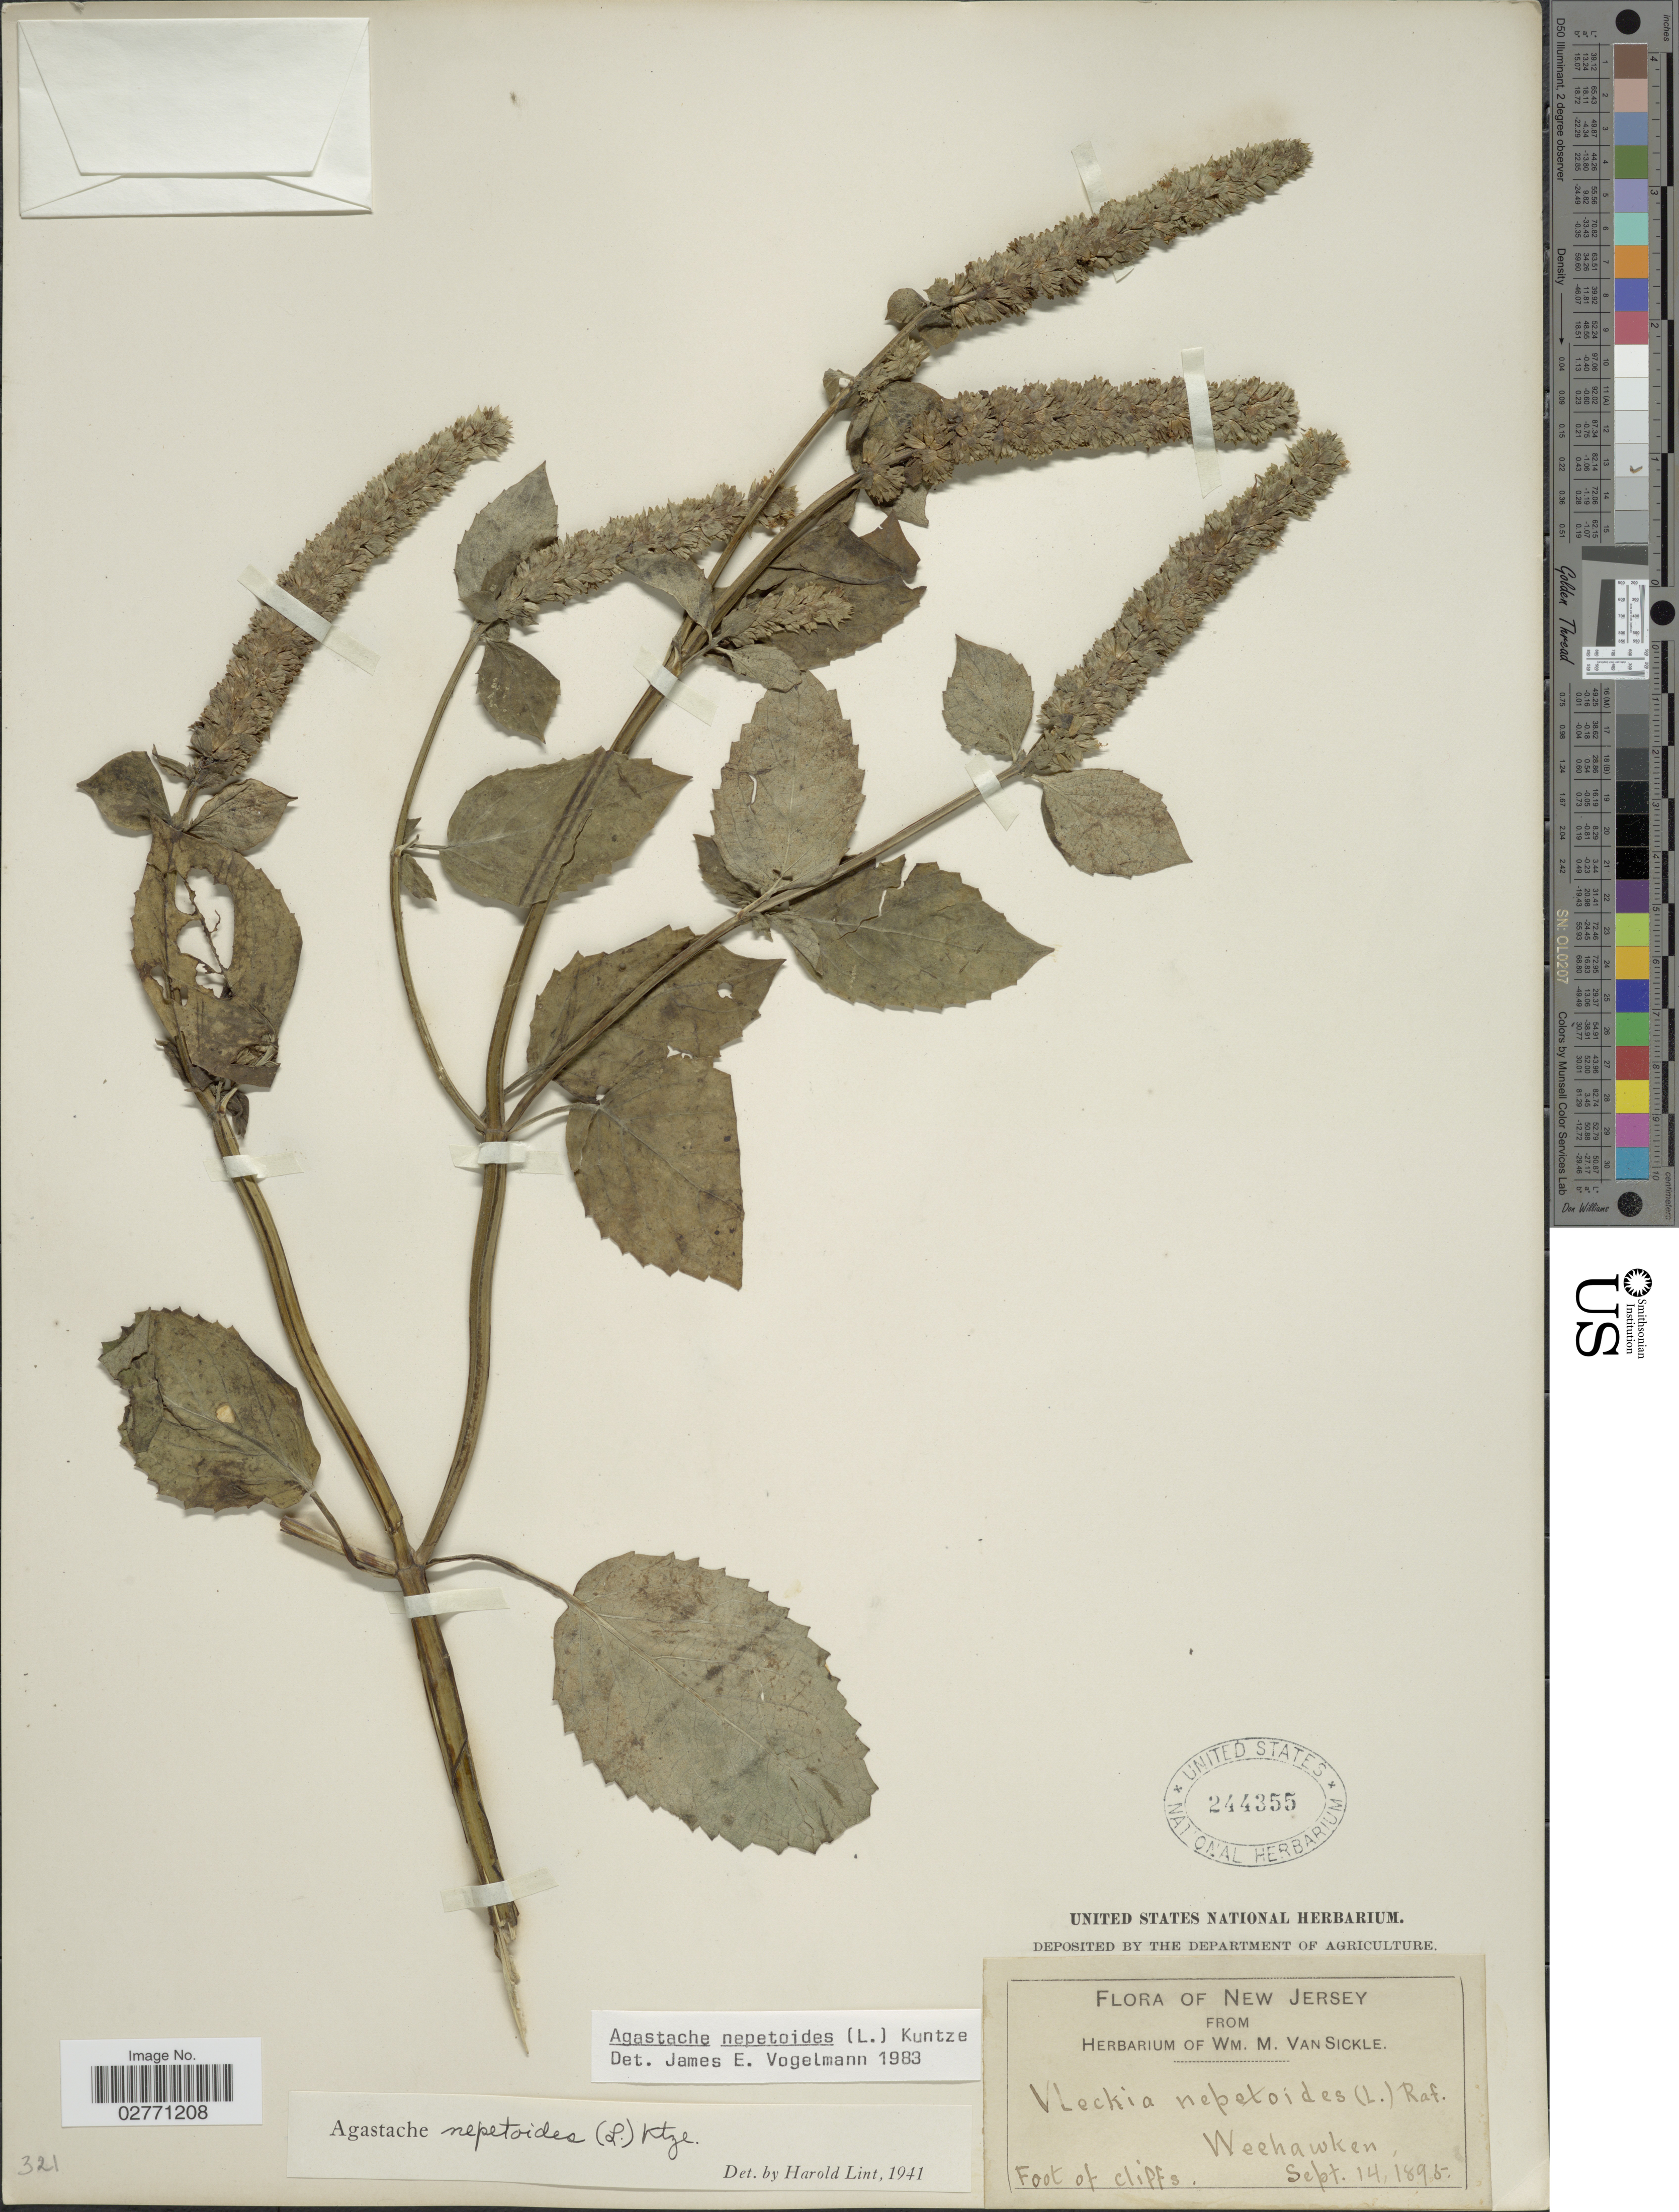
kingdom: Plantae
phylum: Tracheophyta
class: Magnoliopsida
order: Lamiales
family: Lamiaceae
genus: Agastache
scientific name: Agastache nepetoides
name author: (L.) Kuntze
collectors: ex herb. Wm. M. Van Sickle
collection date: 1895-09-14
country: United States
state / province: New Jersey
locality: Weehawken, Foot of cliffs.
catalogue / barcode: US 244355